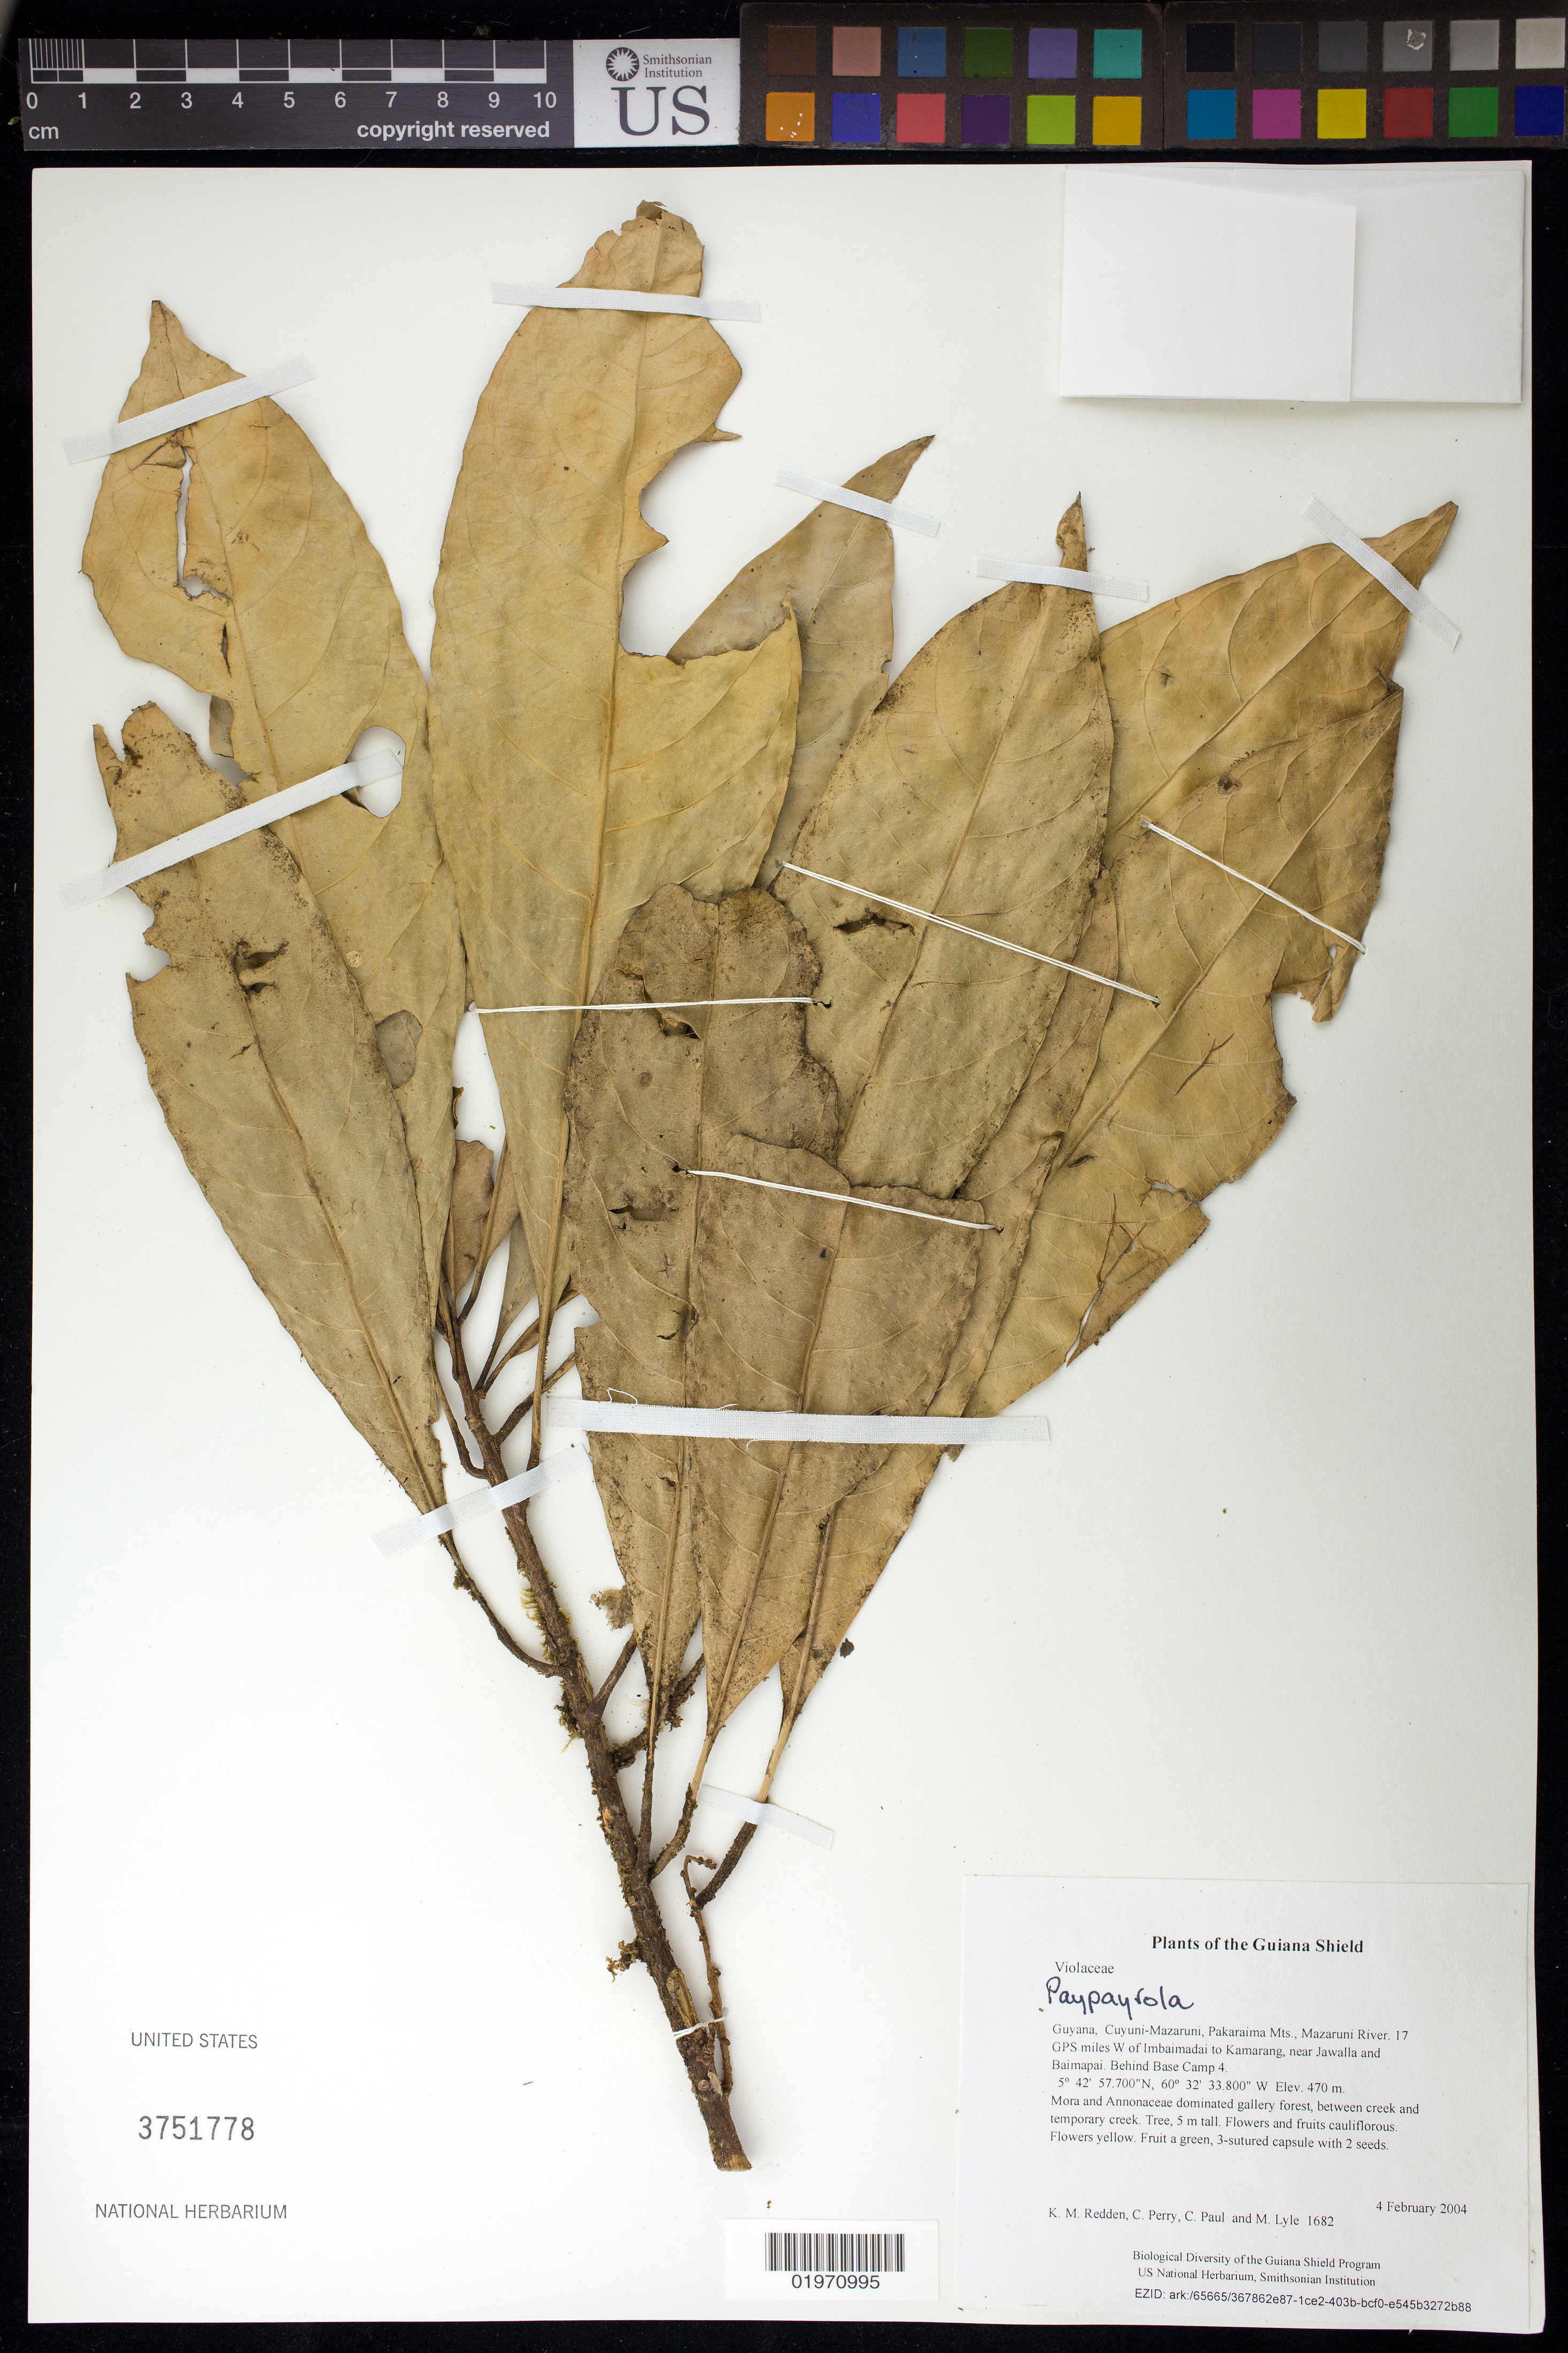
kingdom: Plantae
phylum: Tracheophyta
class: Magnoliopsida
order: Malpighiales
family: Violaceae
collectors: K. M. Redden, C. Perry, C. Paul & M. Lyle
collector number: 1682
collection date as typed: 4 February 2004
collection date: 2004-02-04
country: Guyana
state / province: Cuyuni-Mazaruni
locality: Pakaraima Mts., Mazaruni River. 17 GPS miles W of Imbaimadai to Kamarang, near Jawalla and Baimapai. Behind Base Camp 4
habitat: Mora and Annonaceae dominated gallery forest, between creek and temporary creek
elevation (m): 470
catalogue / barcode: US 3751778